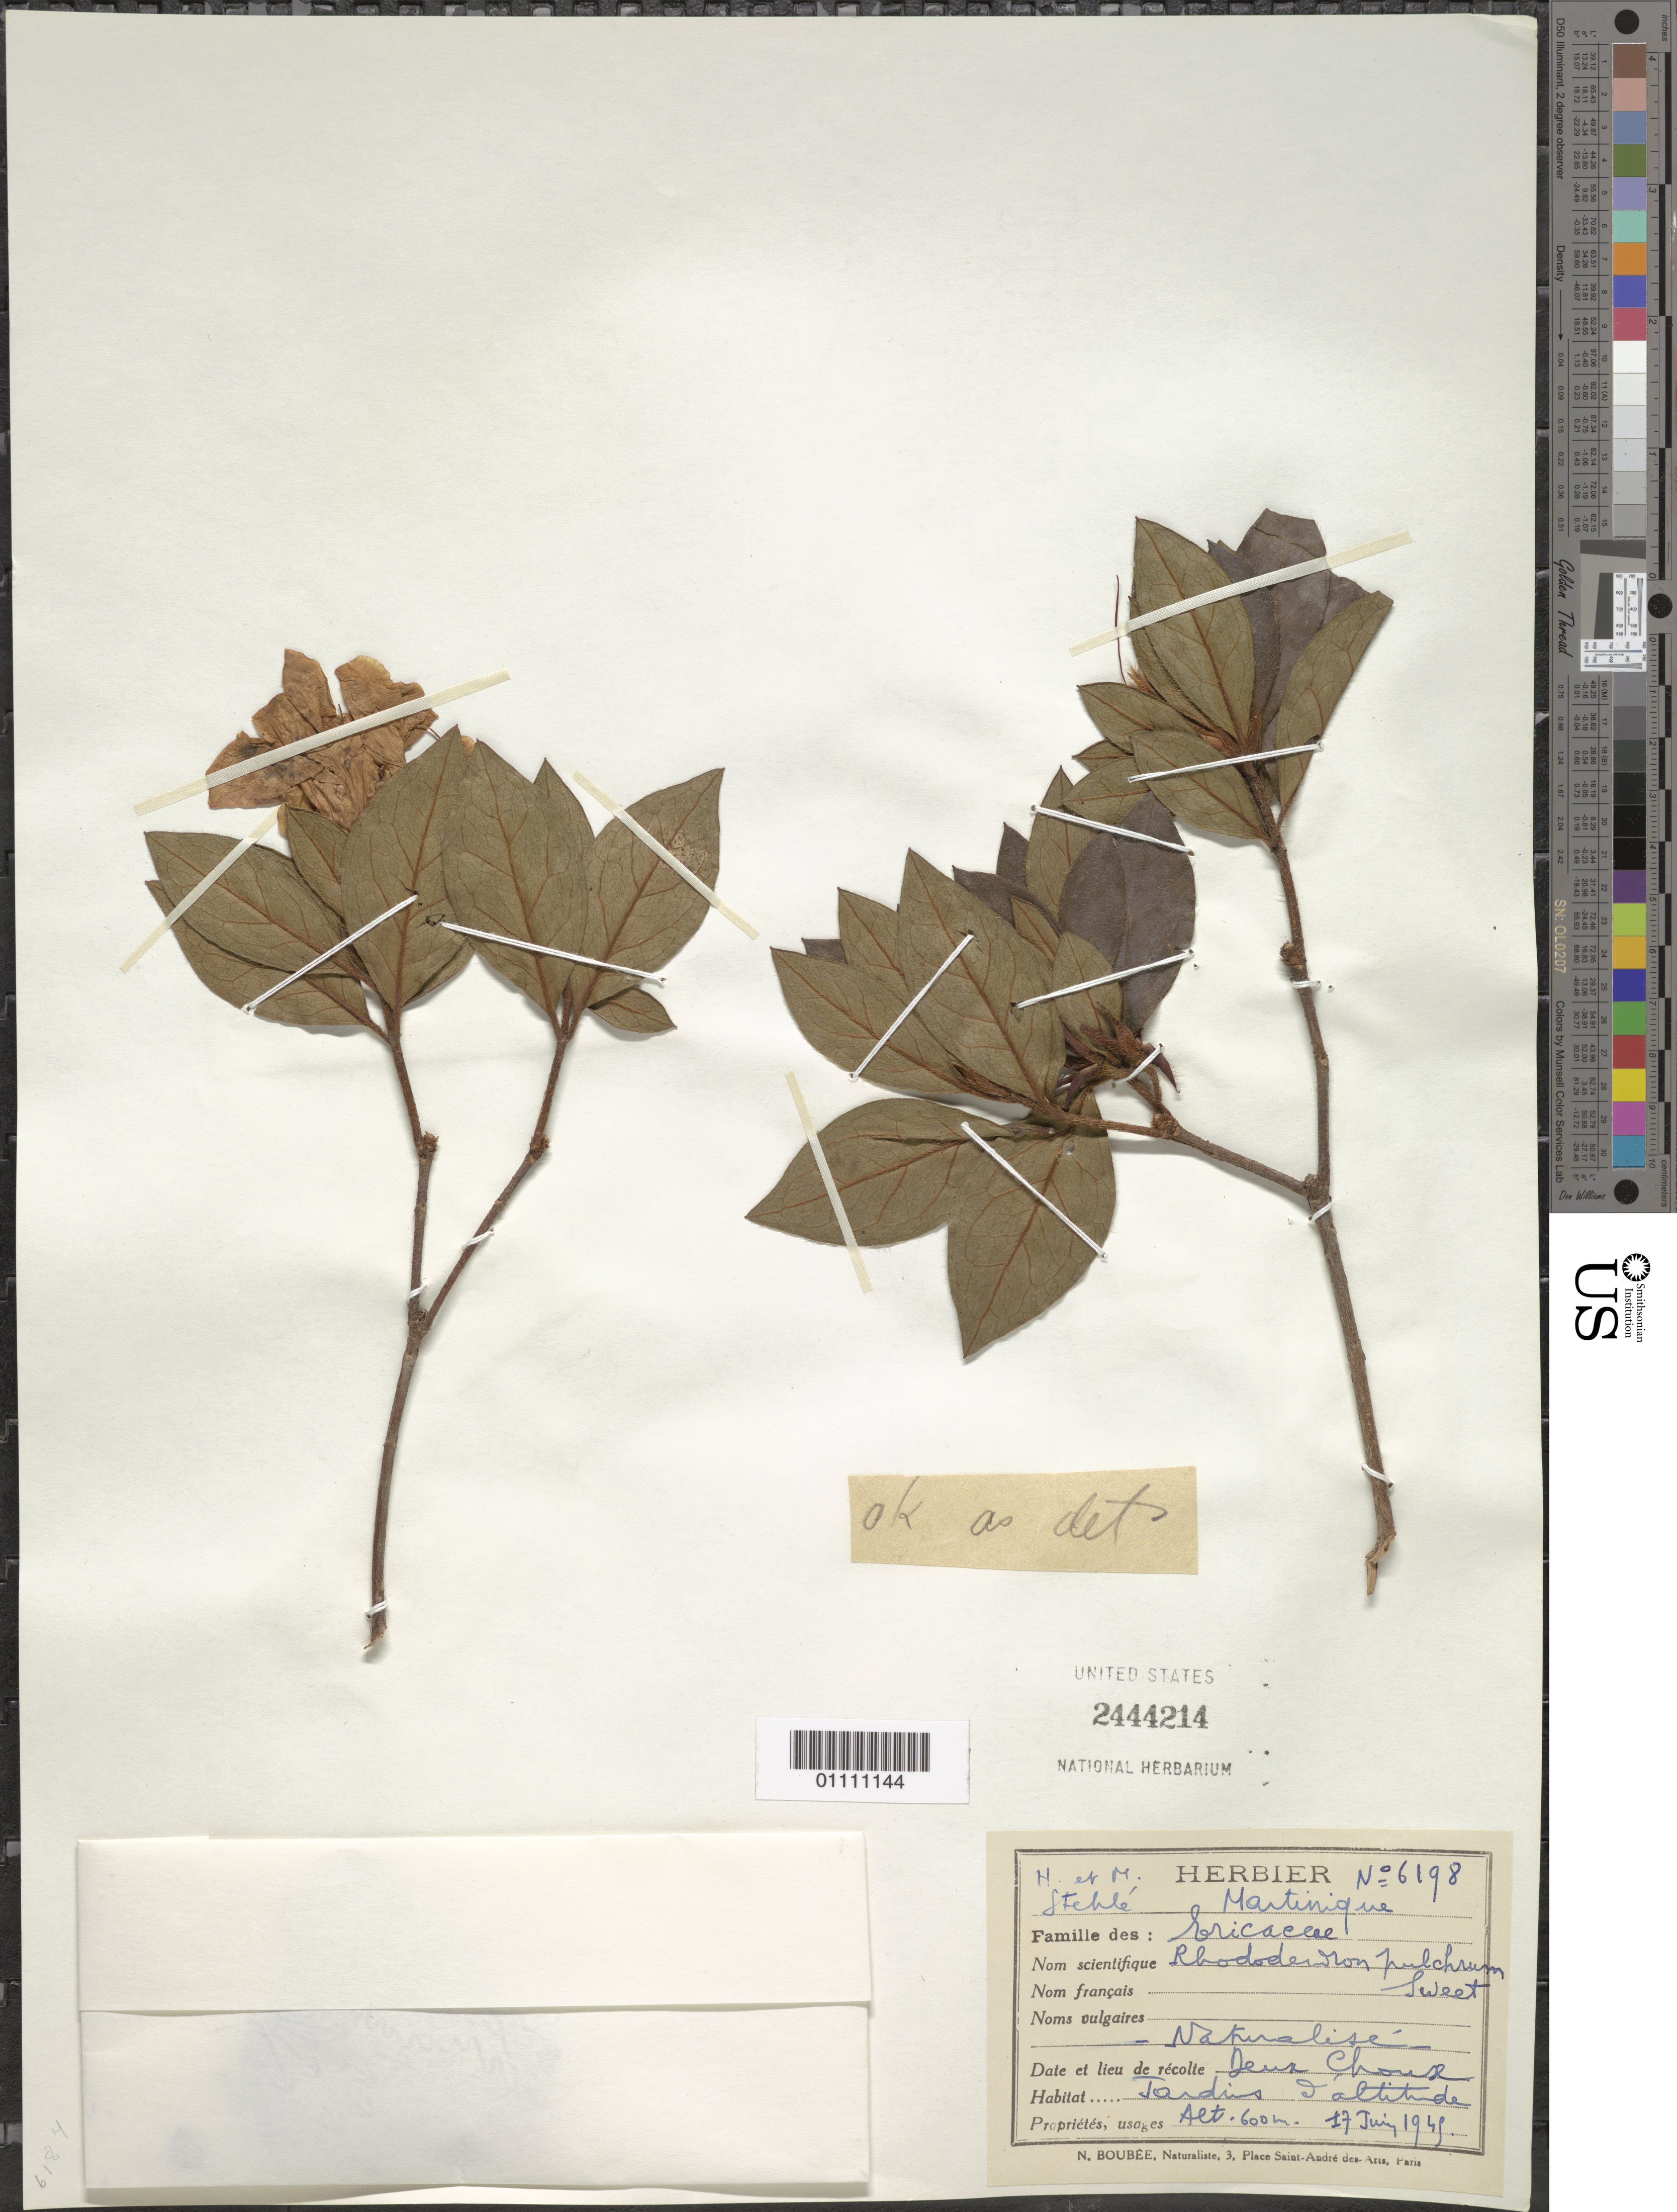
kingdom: Plantae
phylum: Tracheophyta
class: Magnoliopsida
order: Ericales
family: Ericaceae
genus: Rhododendron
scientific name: Rhododendron pulchrum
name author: Sweet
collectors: H. Stehlé & M. Stehlé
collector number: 6198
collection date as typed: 17 Jul 1945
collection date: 1945-07-17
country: Martinique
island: Martinique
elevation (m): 600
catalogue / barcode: US 2444214